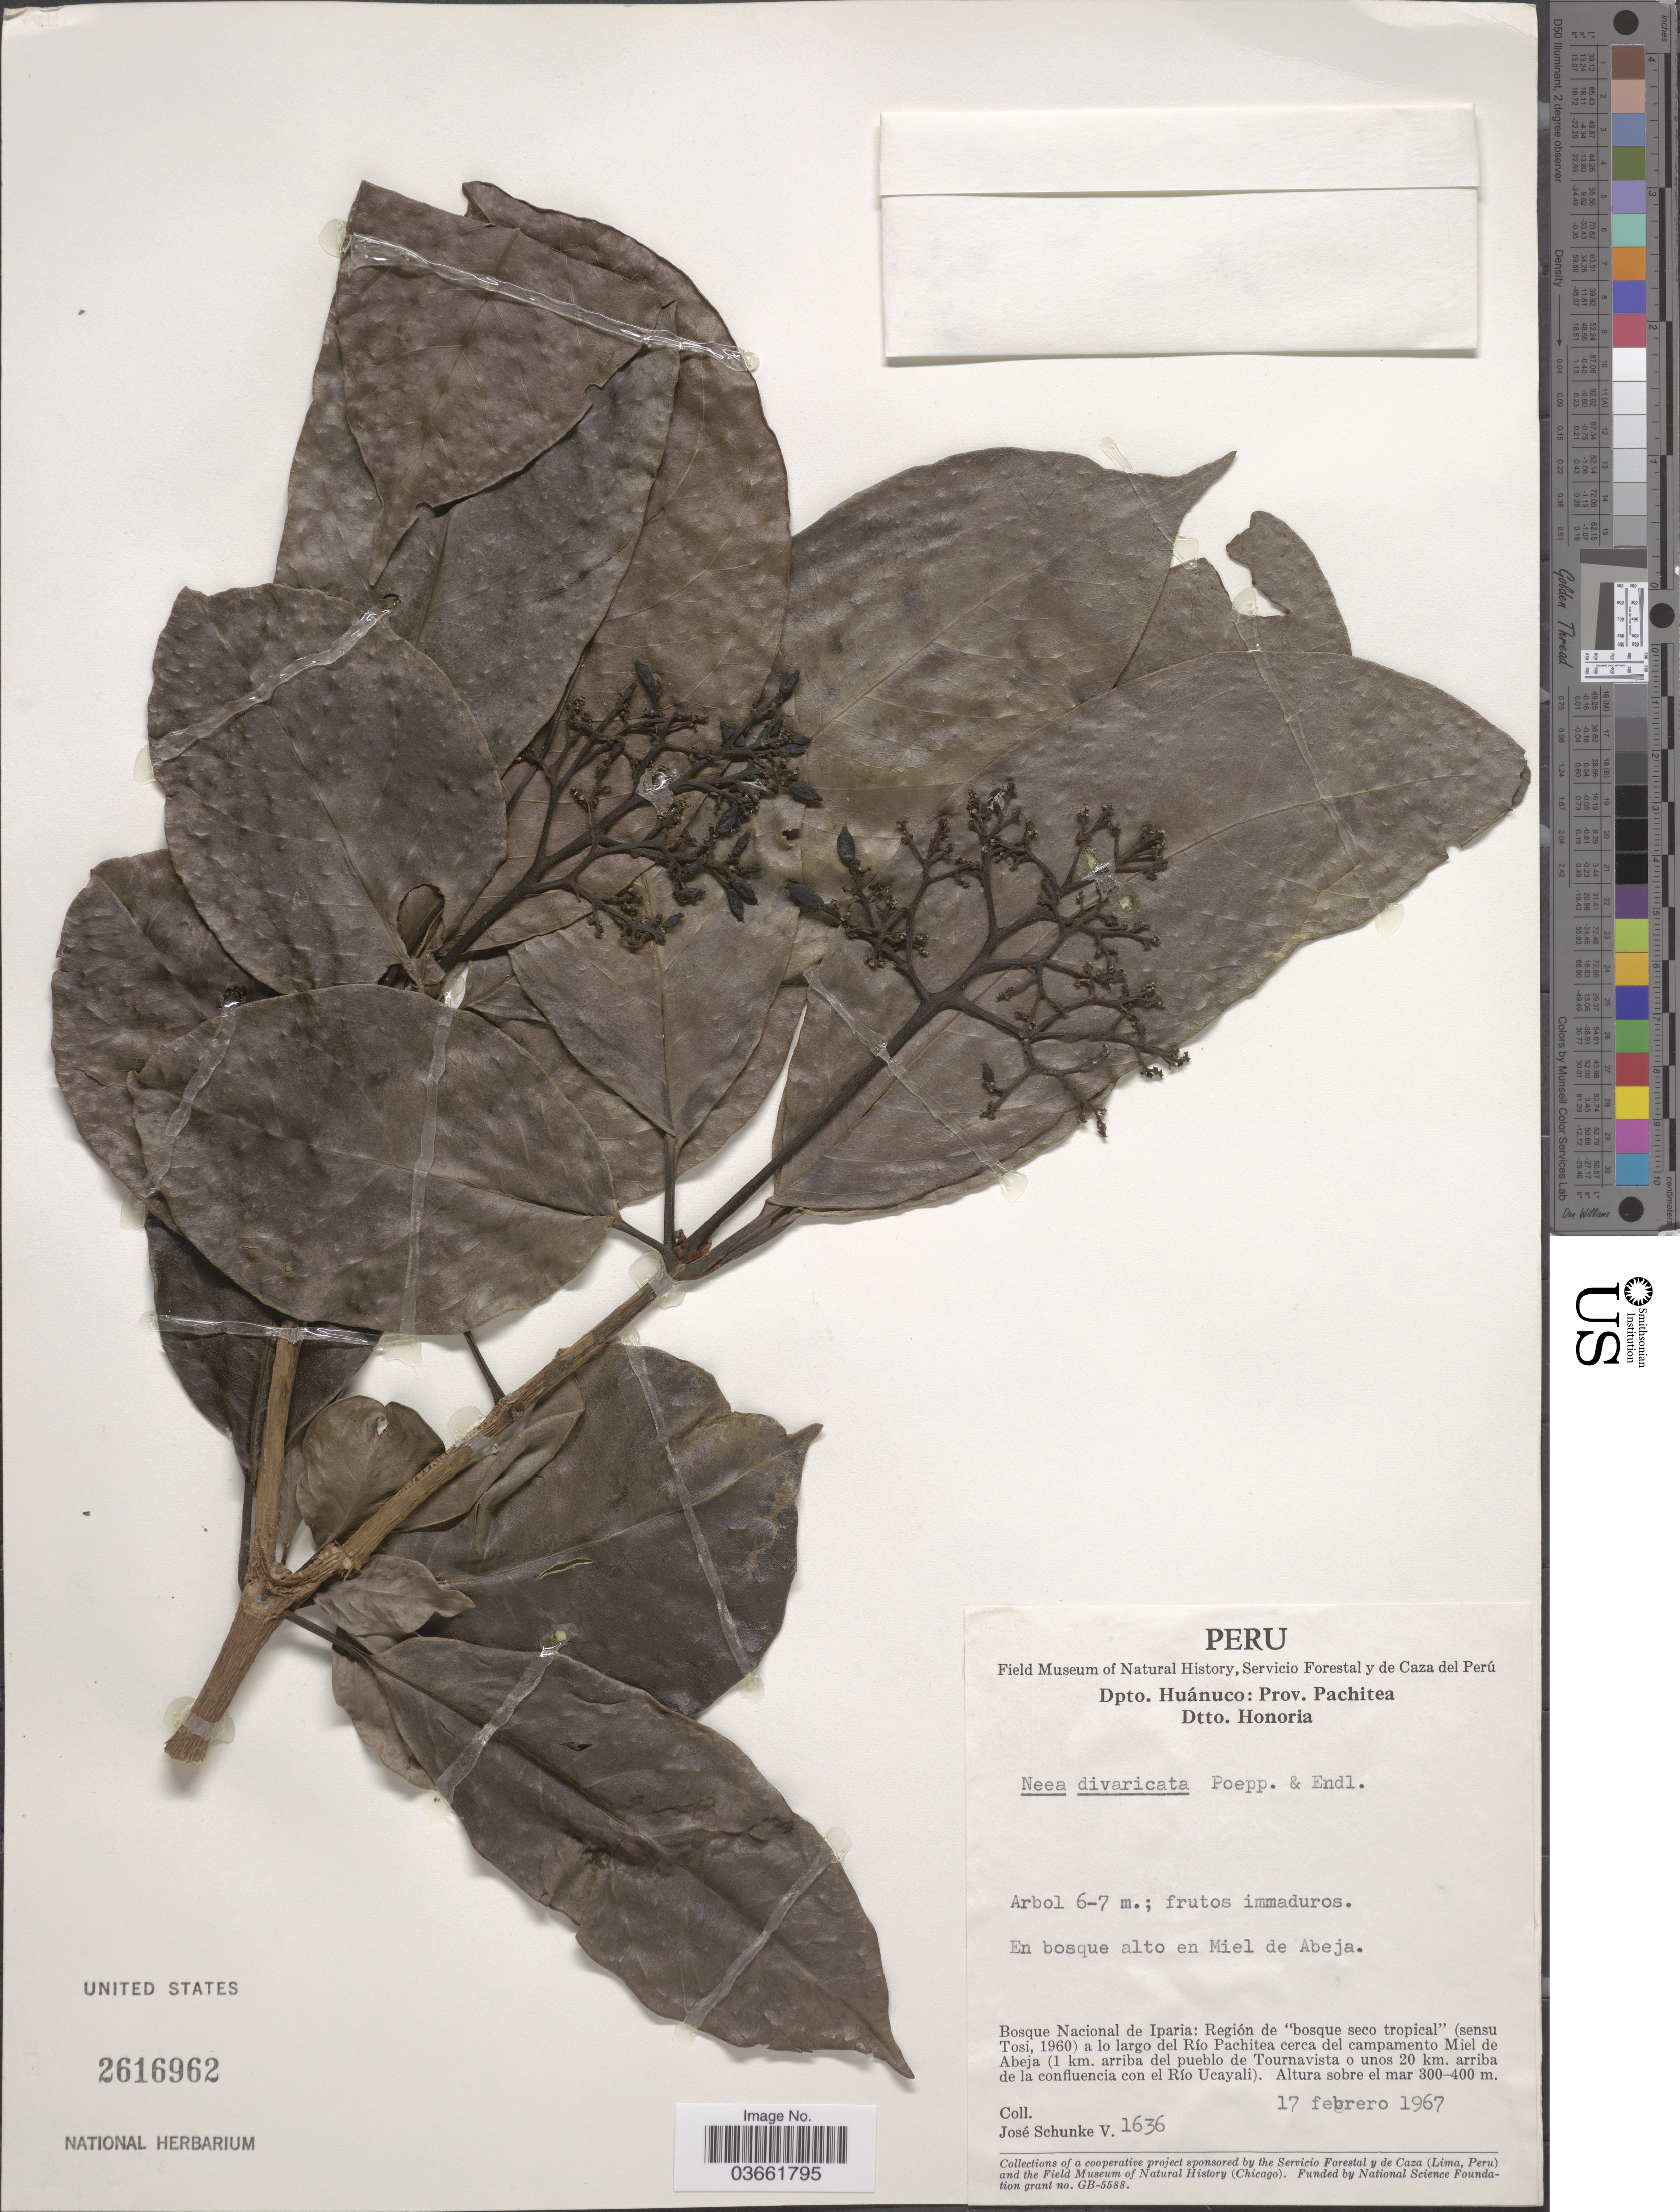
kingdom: Plantae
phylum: Tracheophyta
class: Magnoliopsida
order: Caryophyllales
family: Nyctaginaceae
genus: Neea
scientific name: Neea oppositifolia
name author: Ruiz & Pav.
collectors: J. Schunke Vigo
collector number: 1636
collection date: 1967-02-17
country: Peru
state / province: Huánuco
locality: Dpto. Huánuco: Prov. Pachitea. Dtto. Honoria. En bosque alto en Miel de Abeja. Bosque Nacional de Iparia: Región de "bosque seco tropical" (sensu Tosi, 1960) a lo largo del Río Pachitea cerca del campamento Miel de Abeja (1 km. arriba del pueblo de Tournavista o unos 20 km. arriba de la confluencia con el Río Ucayali).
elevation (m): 300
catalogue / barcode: US 2616962